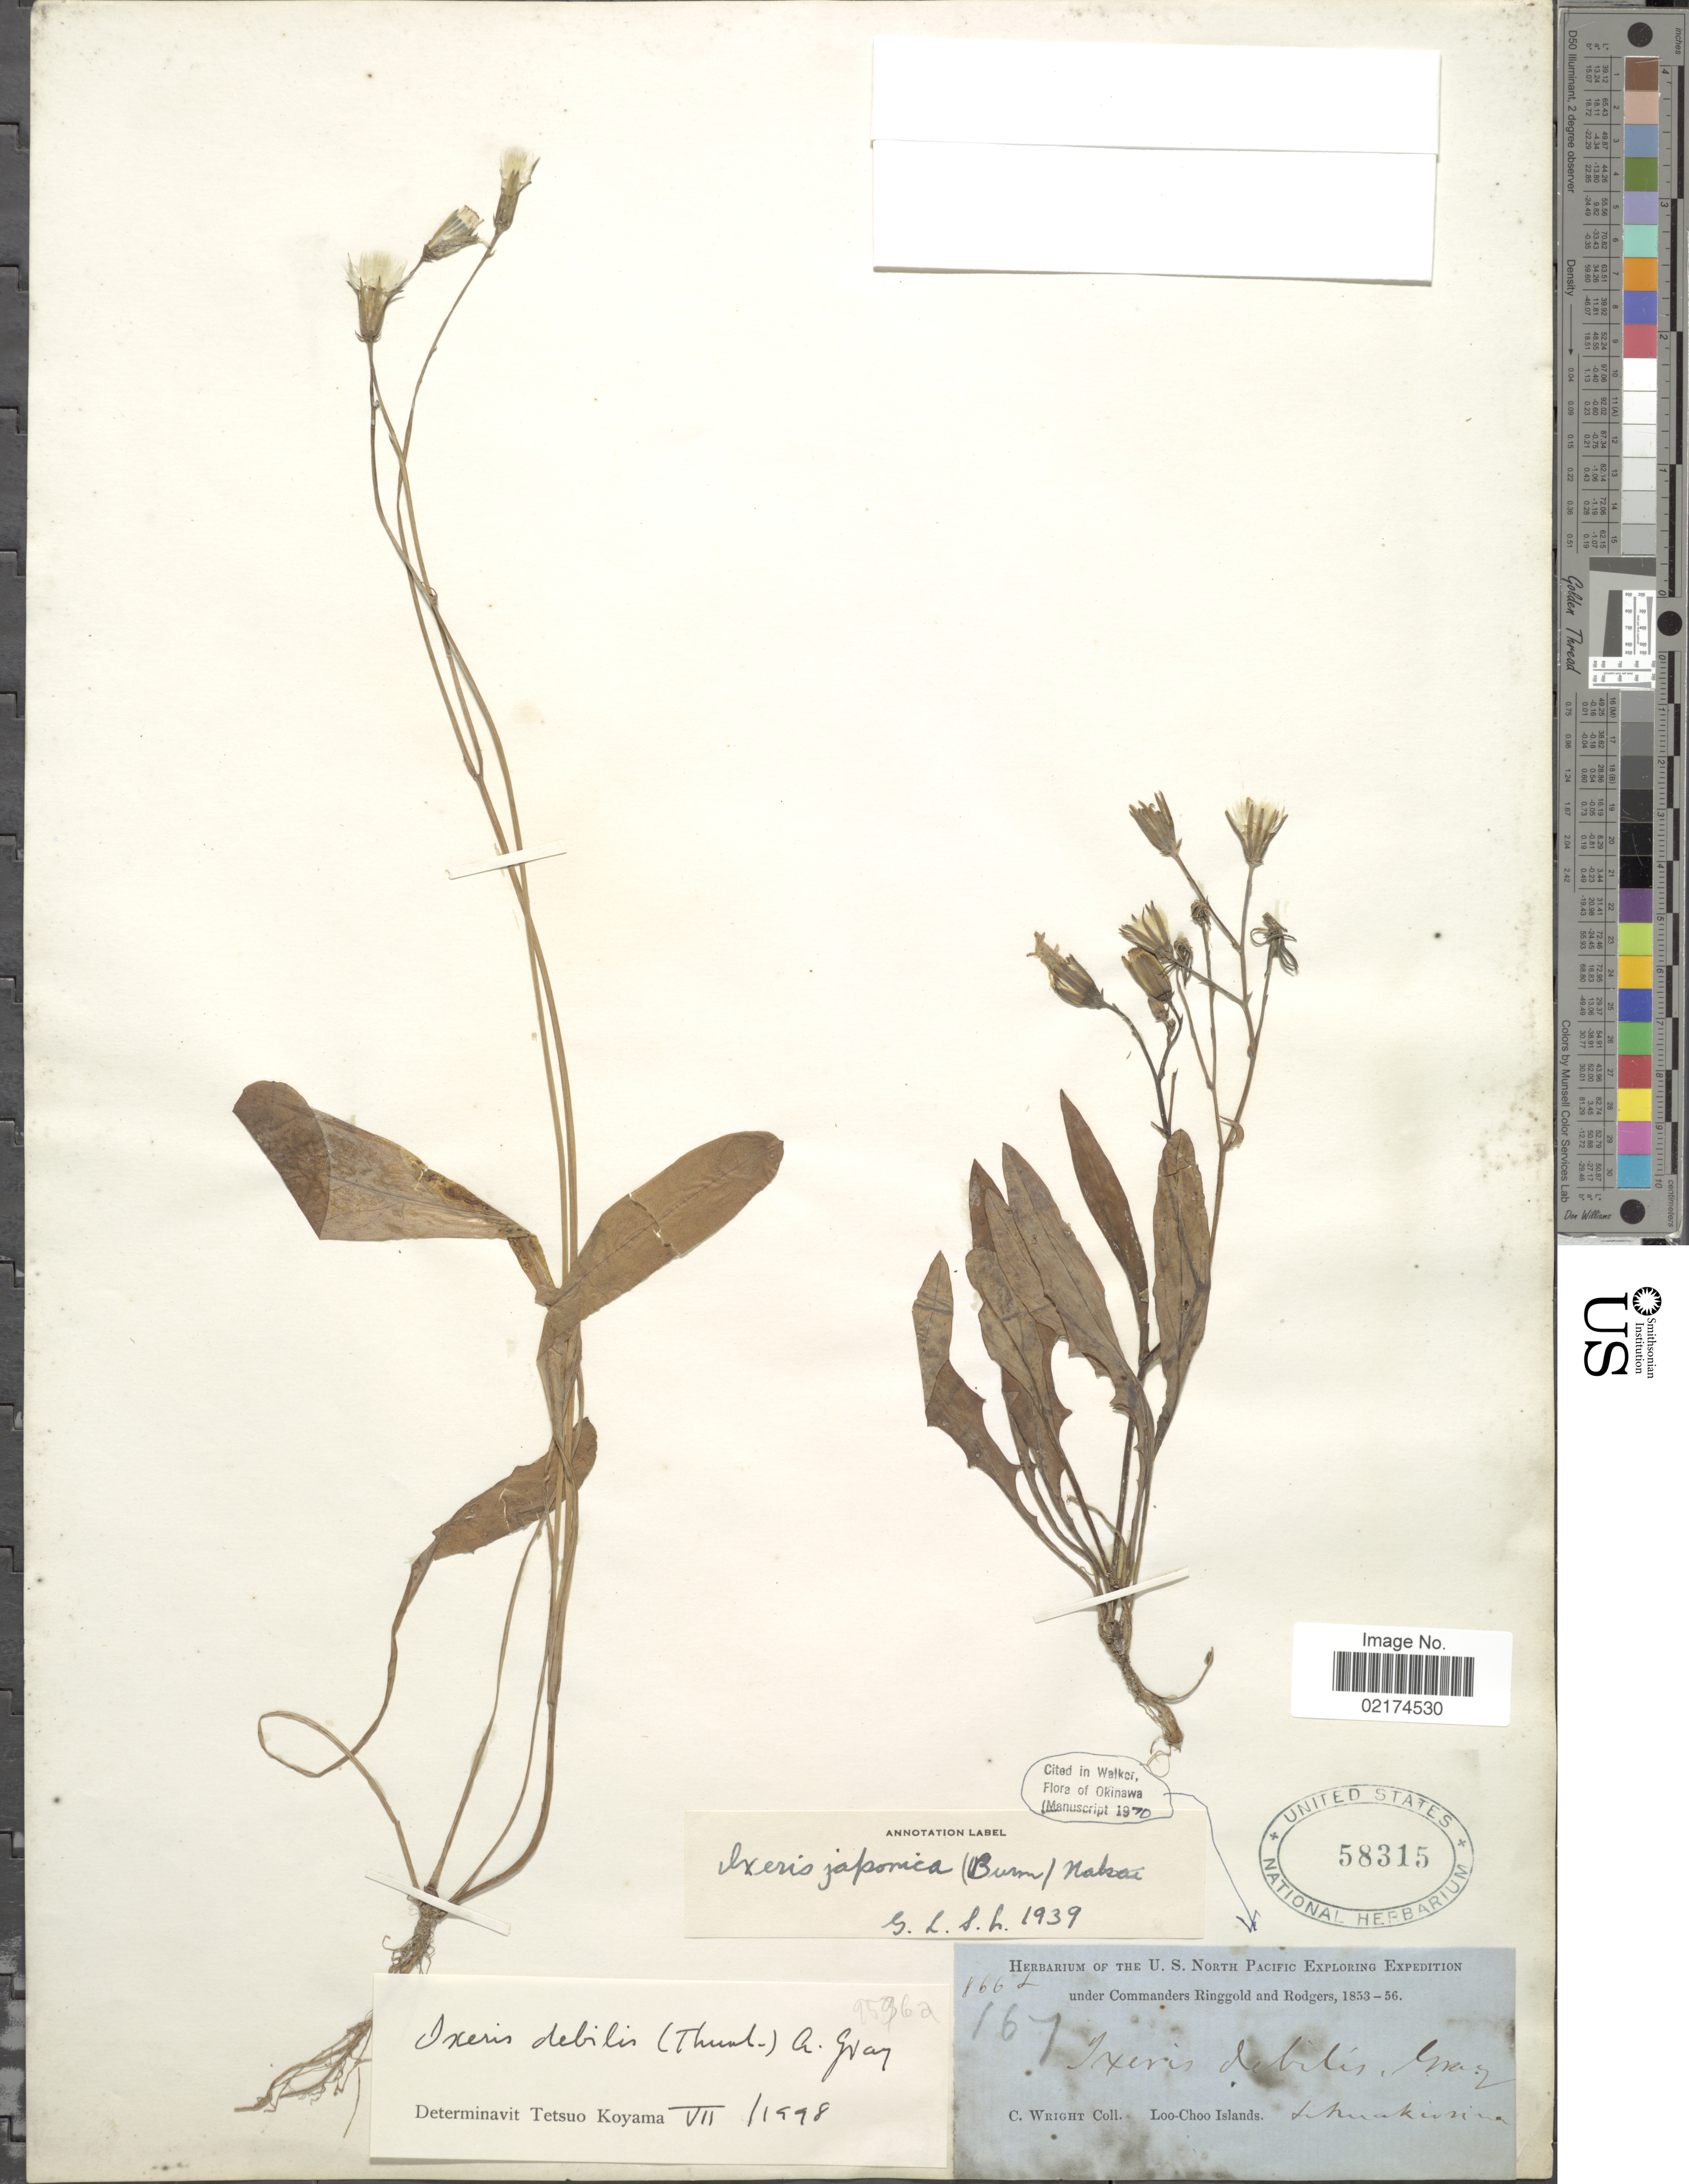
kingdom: Plantae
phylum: Tracheophyta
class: Magnoliopsida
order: Asterales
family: Asteraceae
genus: Ixeris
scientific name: Ixeris debilis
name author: (Thunb.) A. Gray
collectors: C. Wright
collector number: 167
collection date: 1853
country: Japan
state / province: Okinawa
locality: Loo-Choo Islands, [illegible text]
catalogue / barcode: US 58315